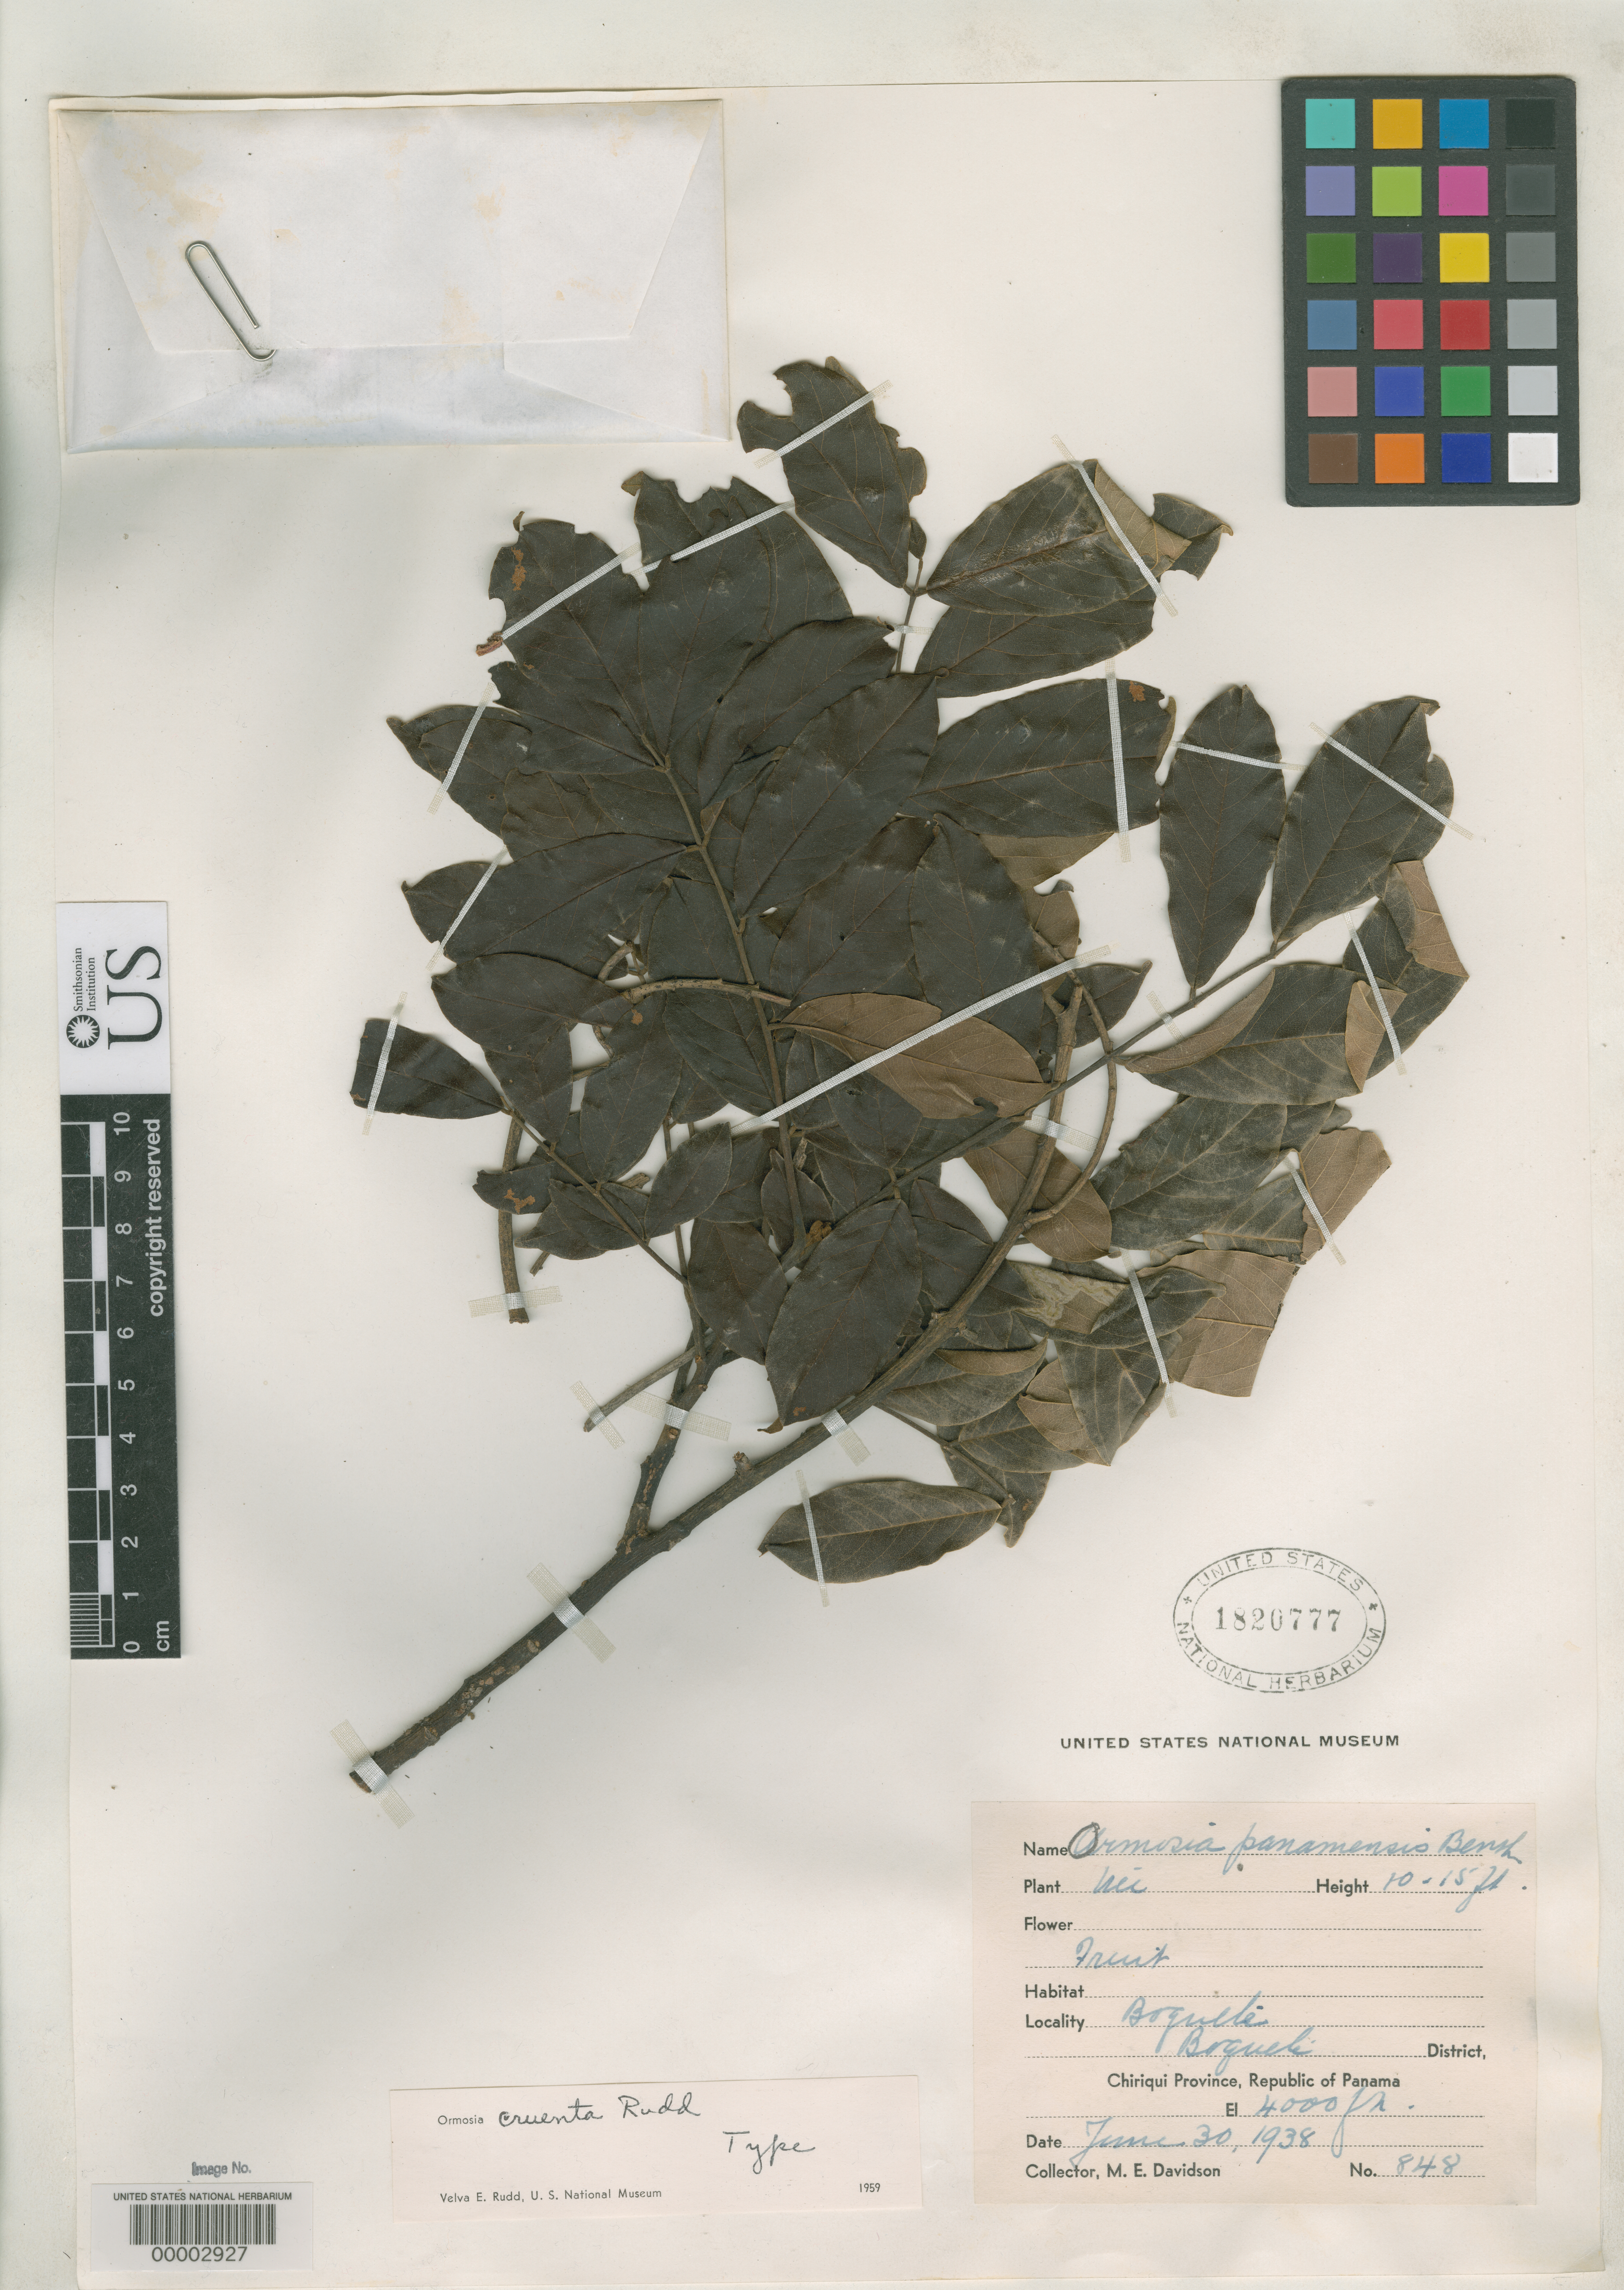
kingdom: Plantae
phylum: Tracheophyta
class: Magnoliopsida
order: Fabales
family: Fabaceae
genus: Ormosia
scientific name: Ormosia cruenta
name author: Rudd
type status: Holotype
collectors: M. Davidson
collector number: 848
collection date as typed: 30 Jun 1938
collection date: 1938-06-30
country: Panama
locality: NW of Boquete towards Parque Nacional Volcan Baru.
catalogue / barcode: US 1820777